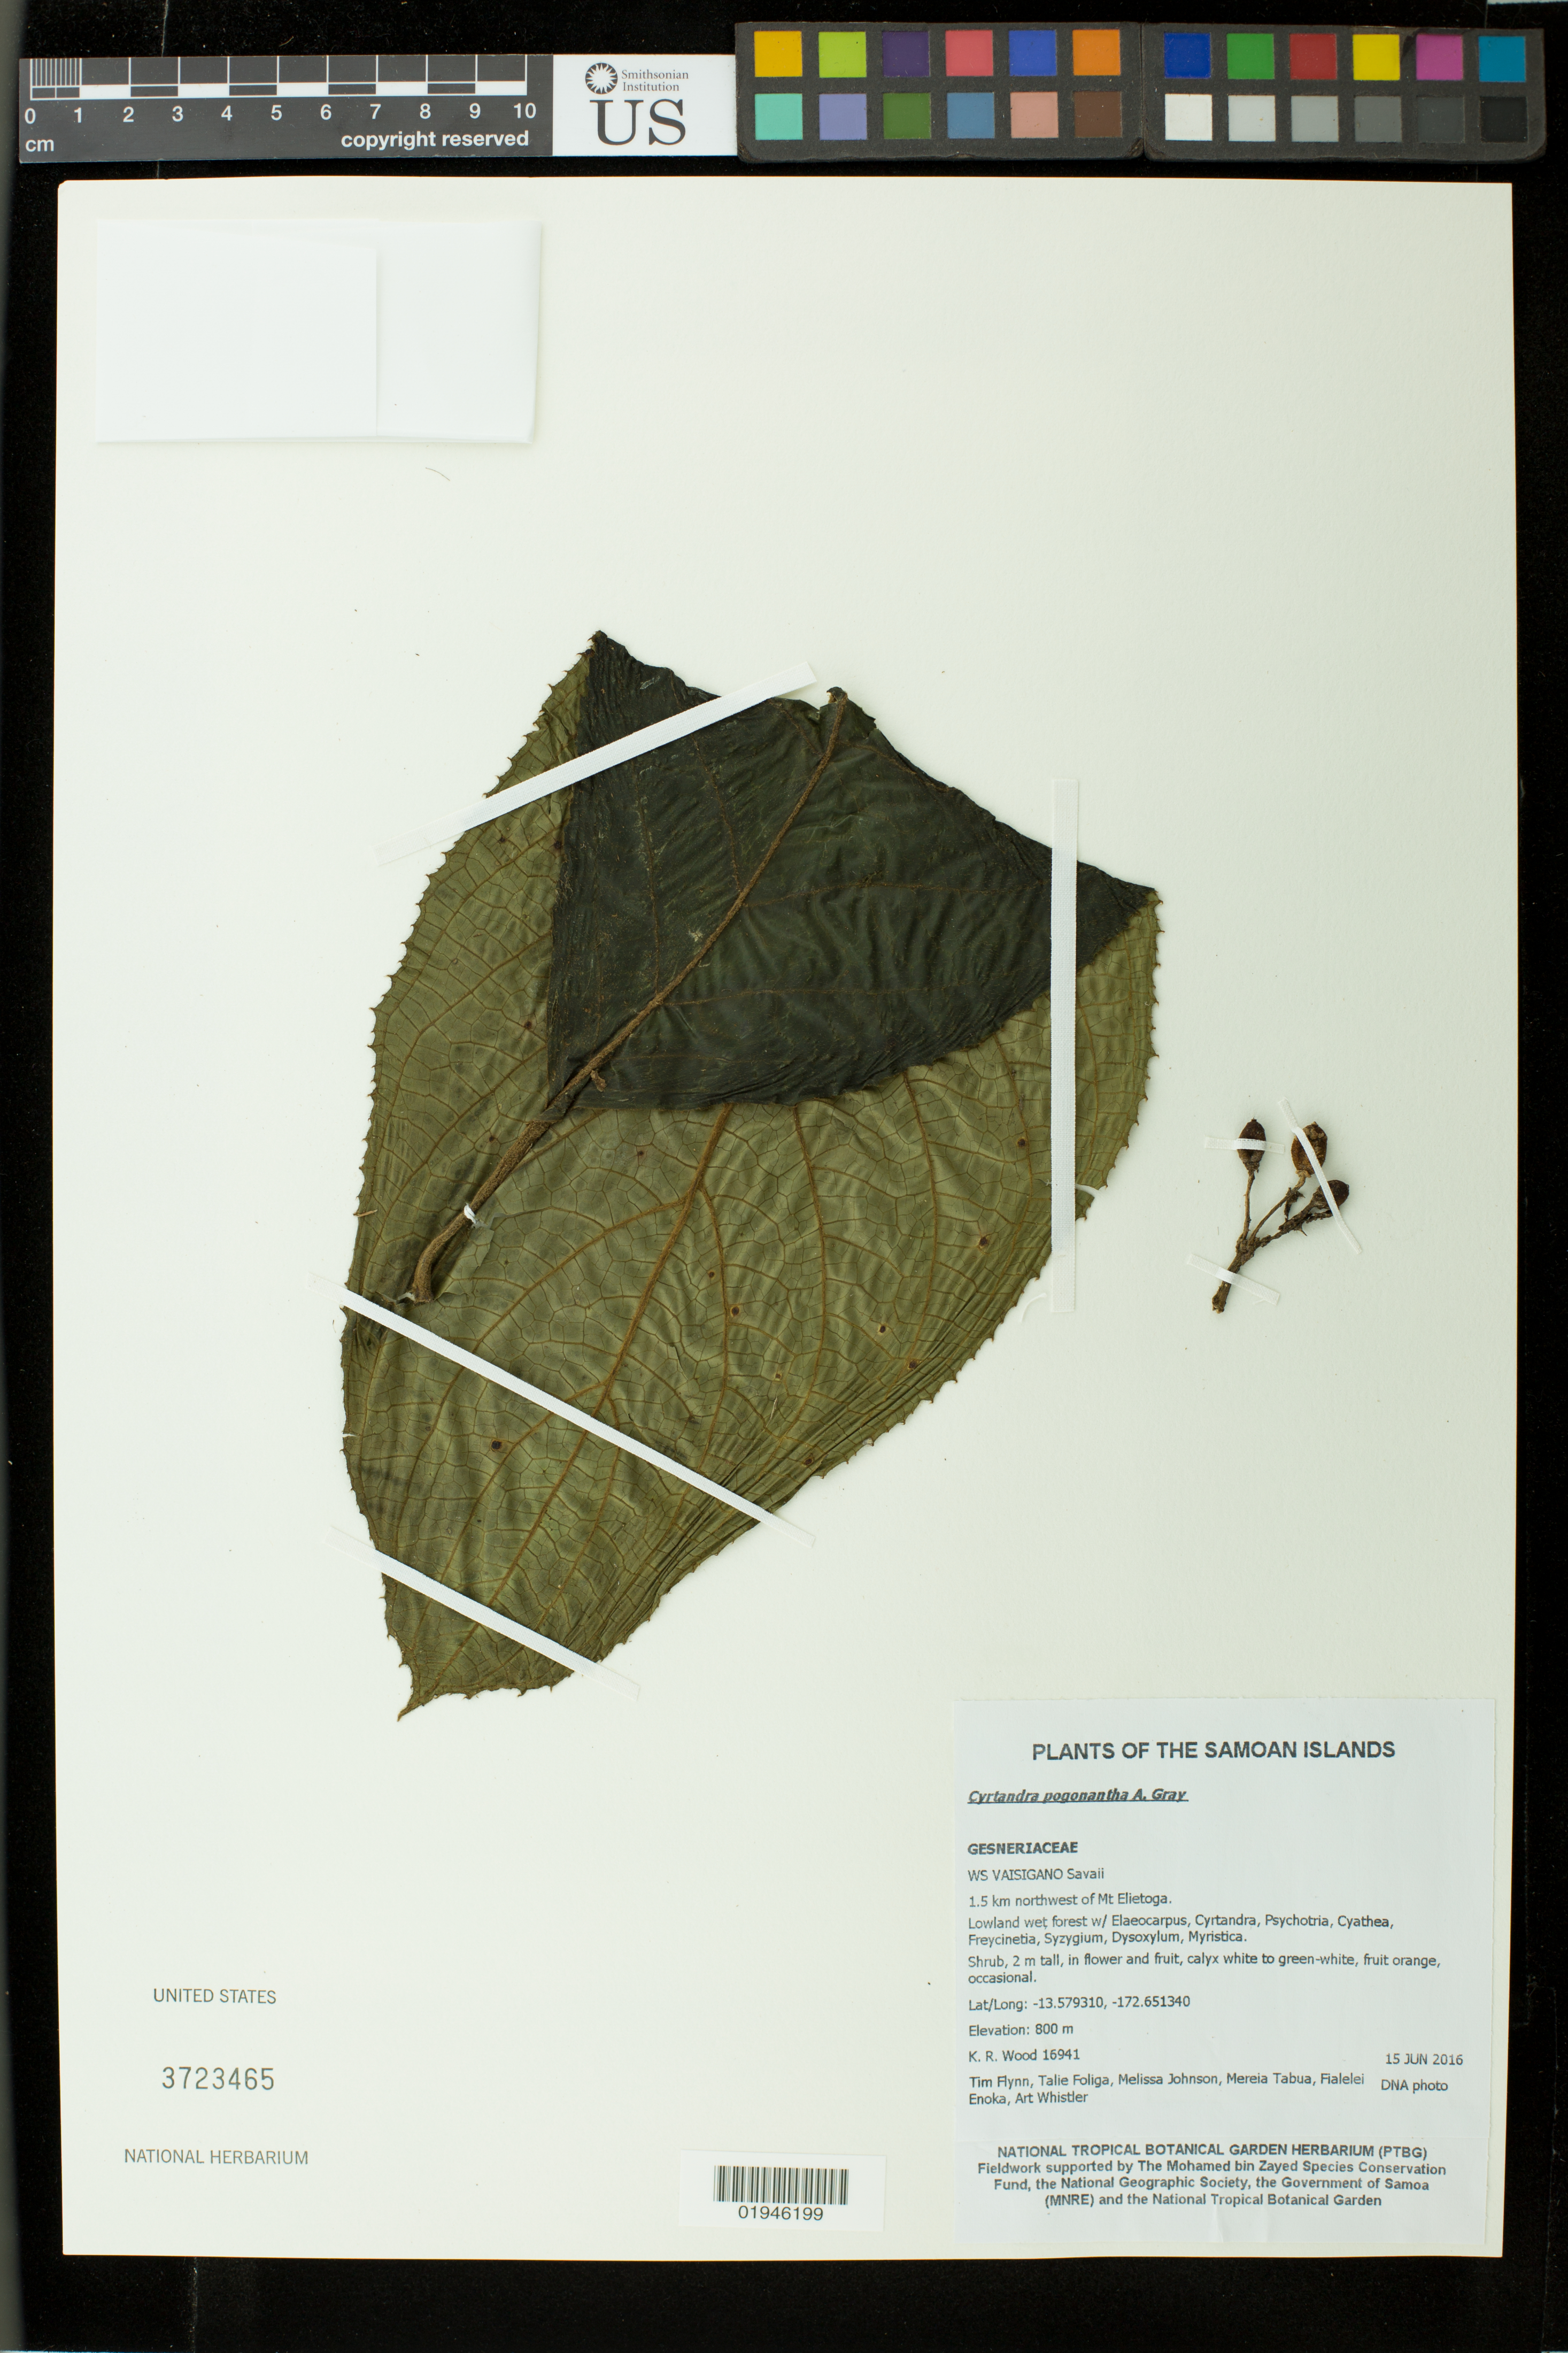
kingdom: Plantae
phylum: Tracheophyta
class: Magnoliopsida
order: Lamiales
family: Gesneriaceae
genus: Cyrtandra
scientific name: Cyrtandra pogonantha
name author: A. Gray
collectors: K. R. Wood, T. W. Flynn, T. Foliga, M. Johnson, M. Tabua, F. Enoka & A. Whistler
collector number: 16941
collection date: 2016-06-15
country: Samoa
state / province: Vaisigano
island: Savai'i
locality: Savaii, 1.5 km northwest of Mt. Elietoga.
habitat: Lowland wet forest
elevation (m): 800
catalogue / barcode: US 3723465